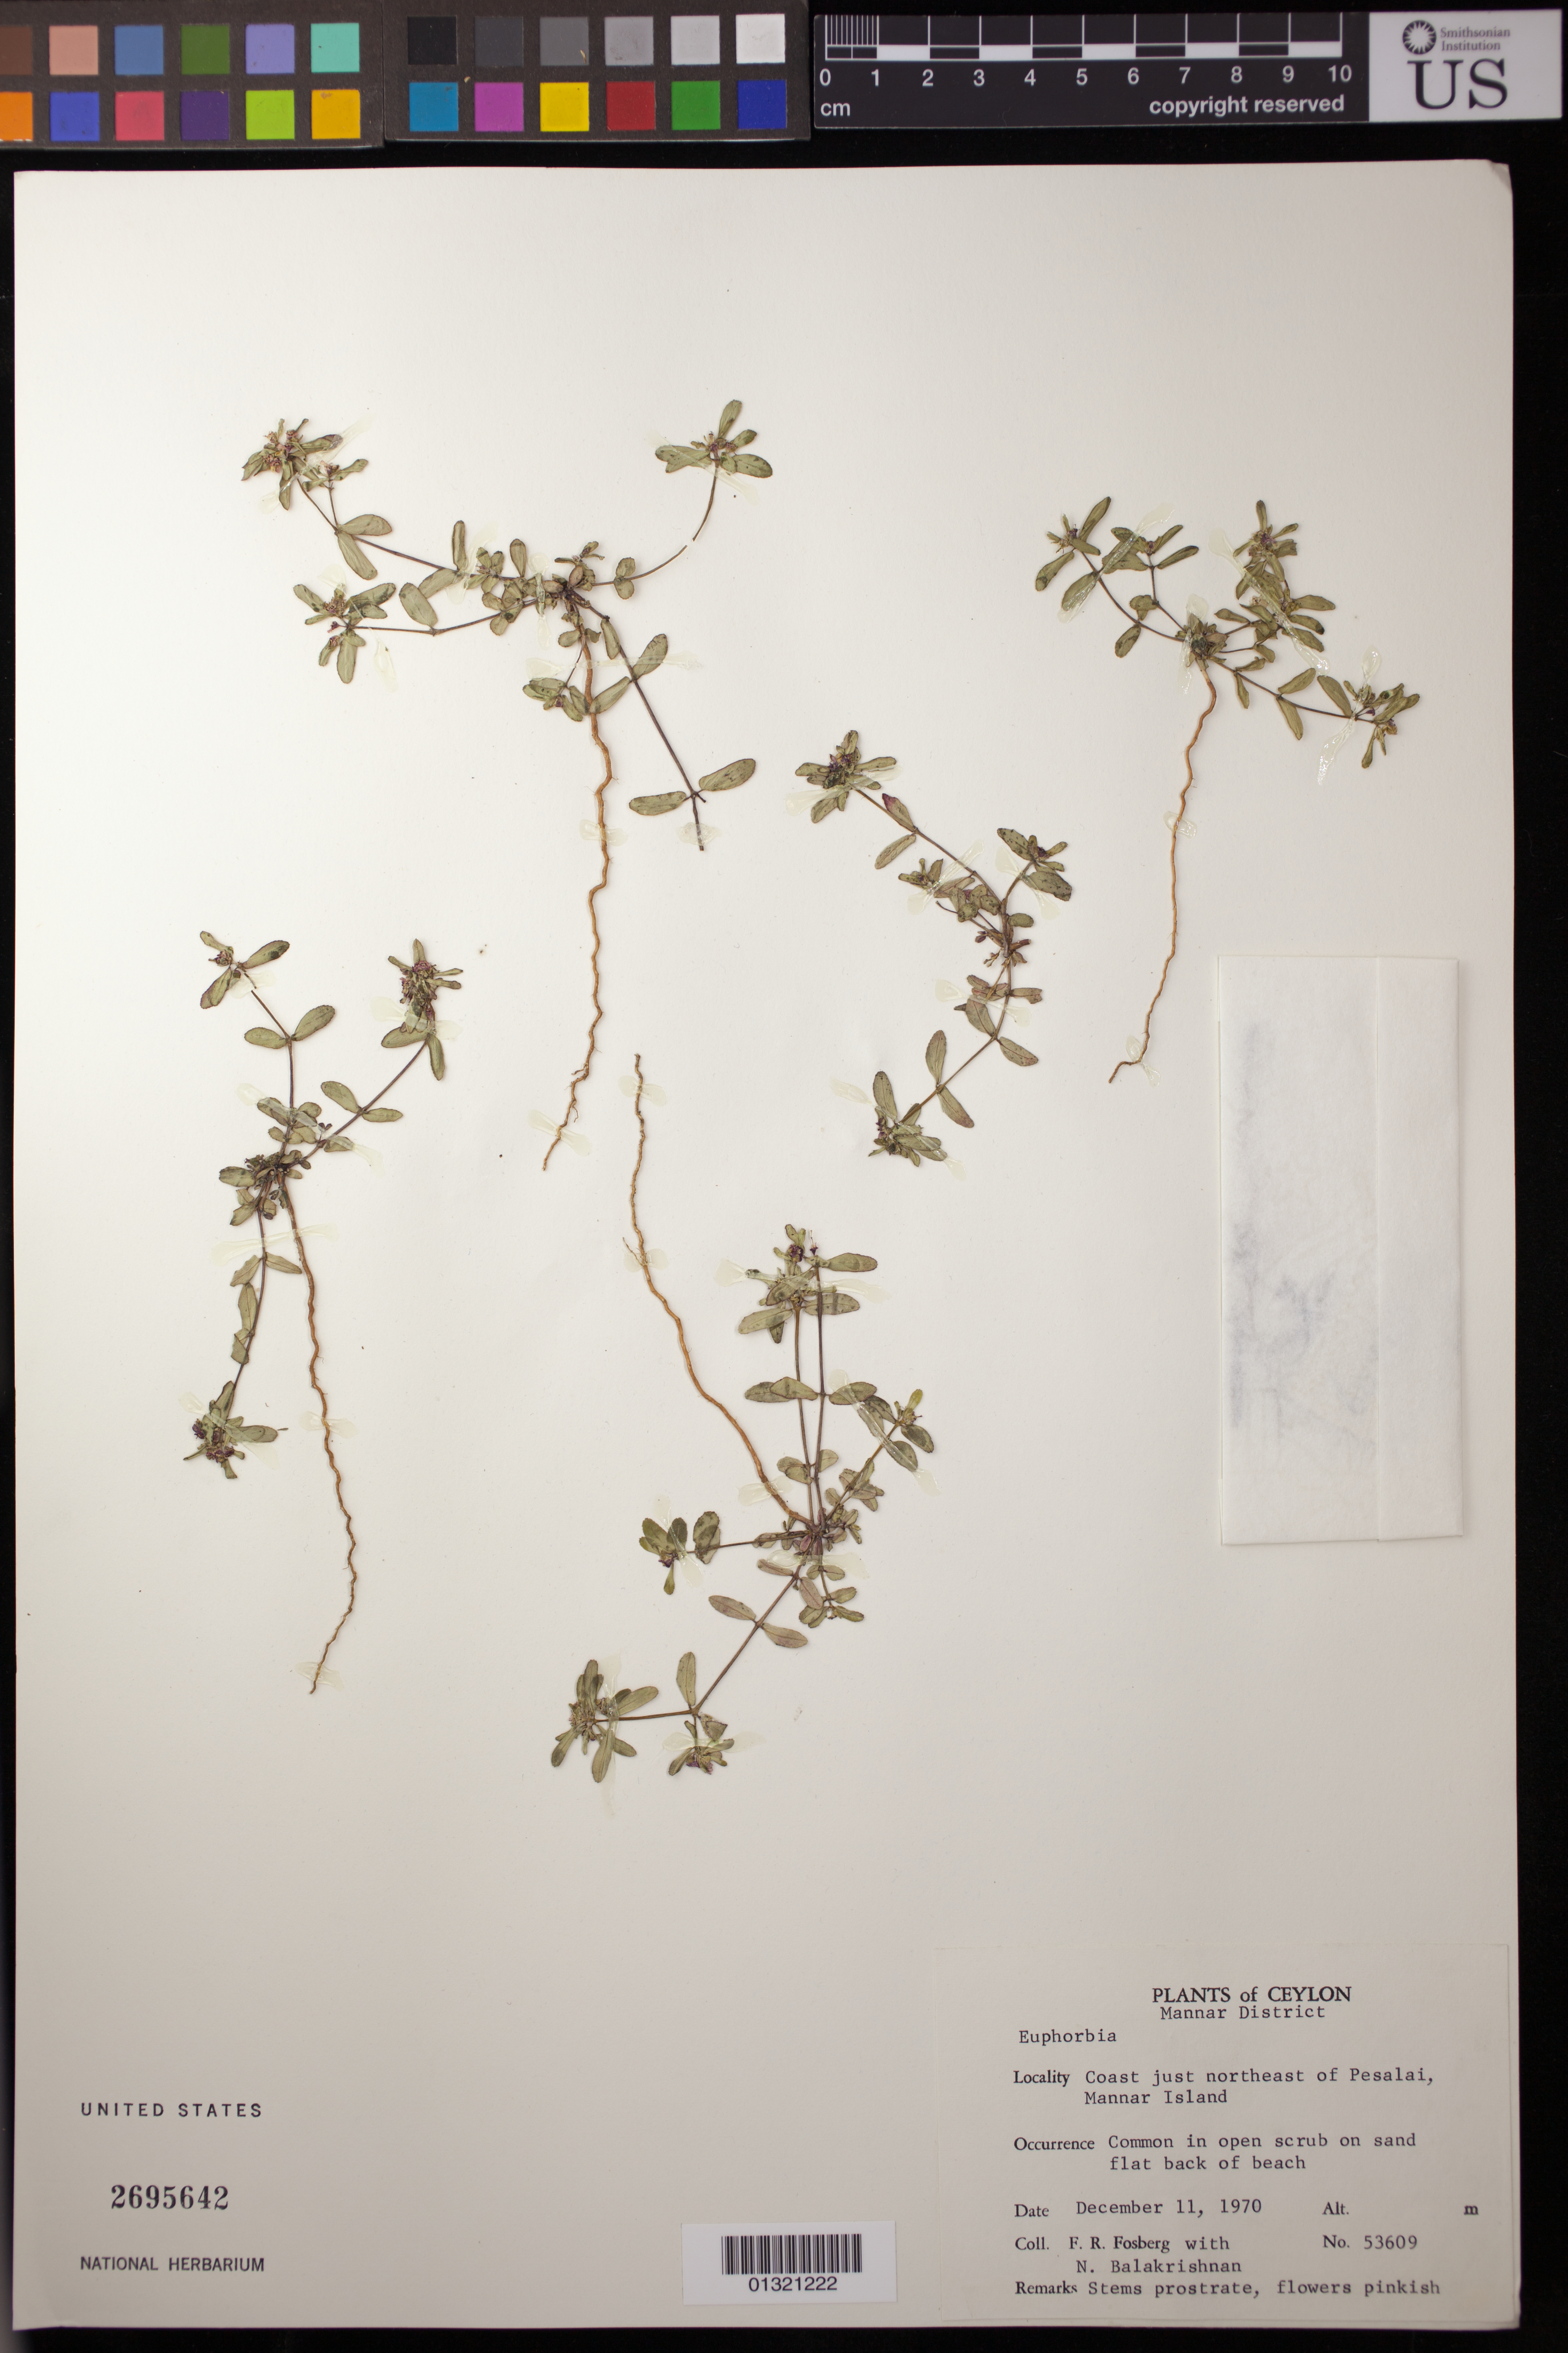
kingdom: Plantae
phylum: Tracheophyta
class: Magnoliopsida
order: Malpighiales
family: Euphorbiaceae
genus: Euphorbia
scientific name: Euphorbia sp.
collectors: F. R. Fosberg & N. Balakrishnan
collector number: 53609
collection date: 1970-12-11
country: Sri Lanka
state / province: Northern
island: Ceylon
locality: Coast just northeast of Pesalai, Mannar Island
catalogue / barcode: US 2695642